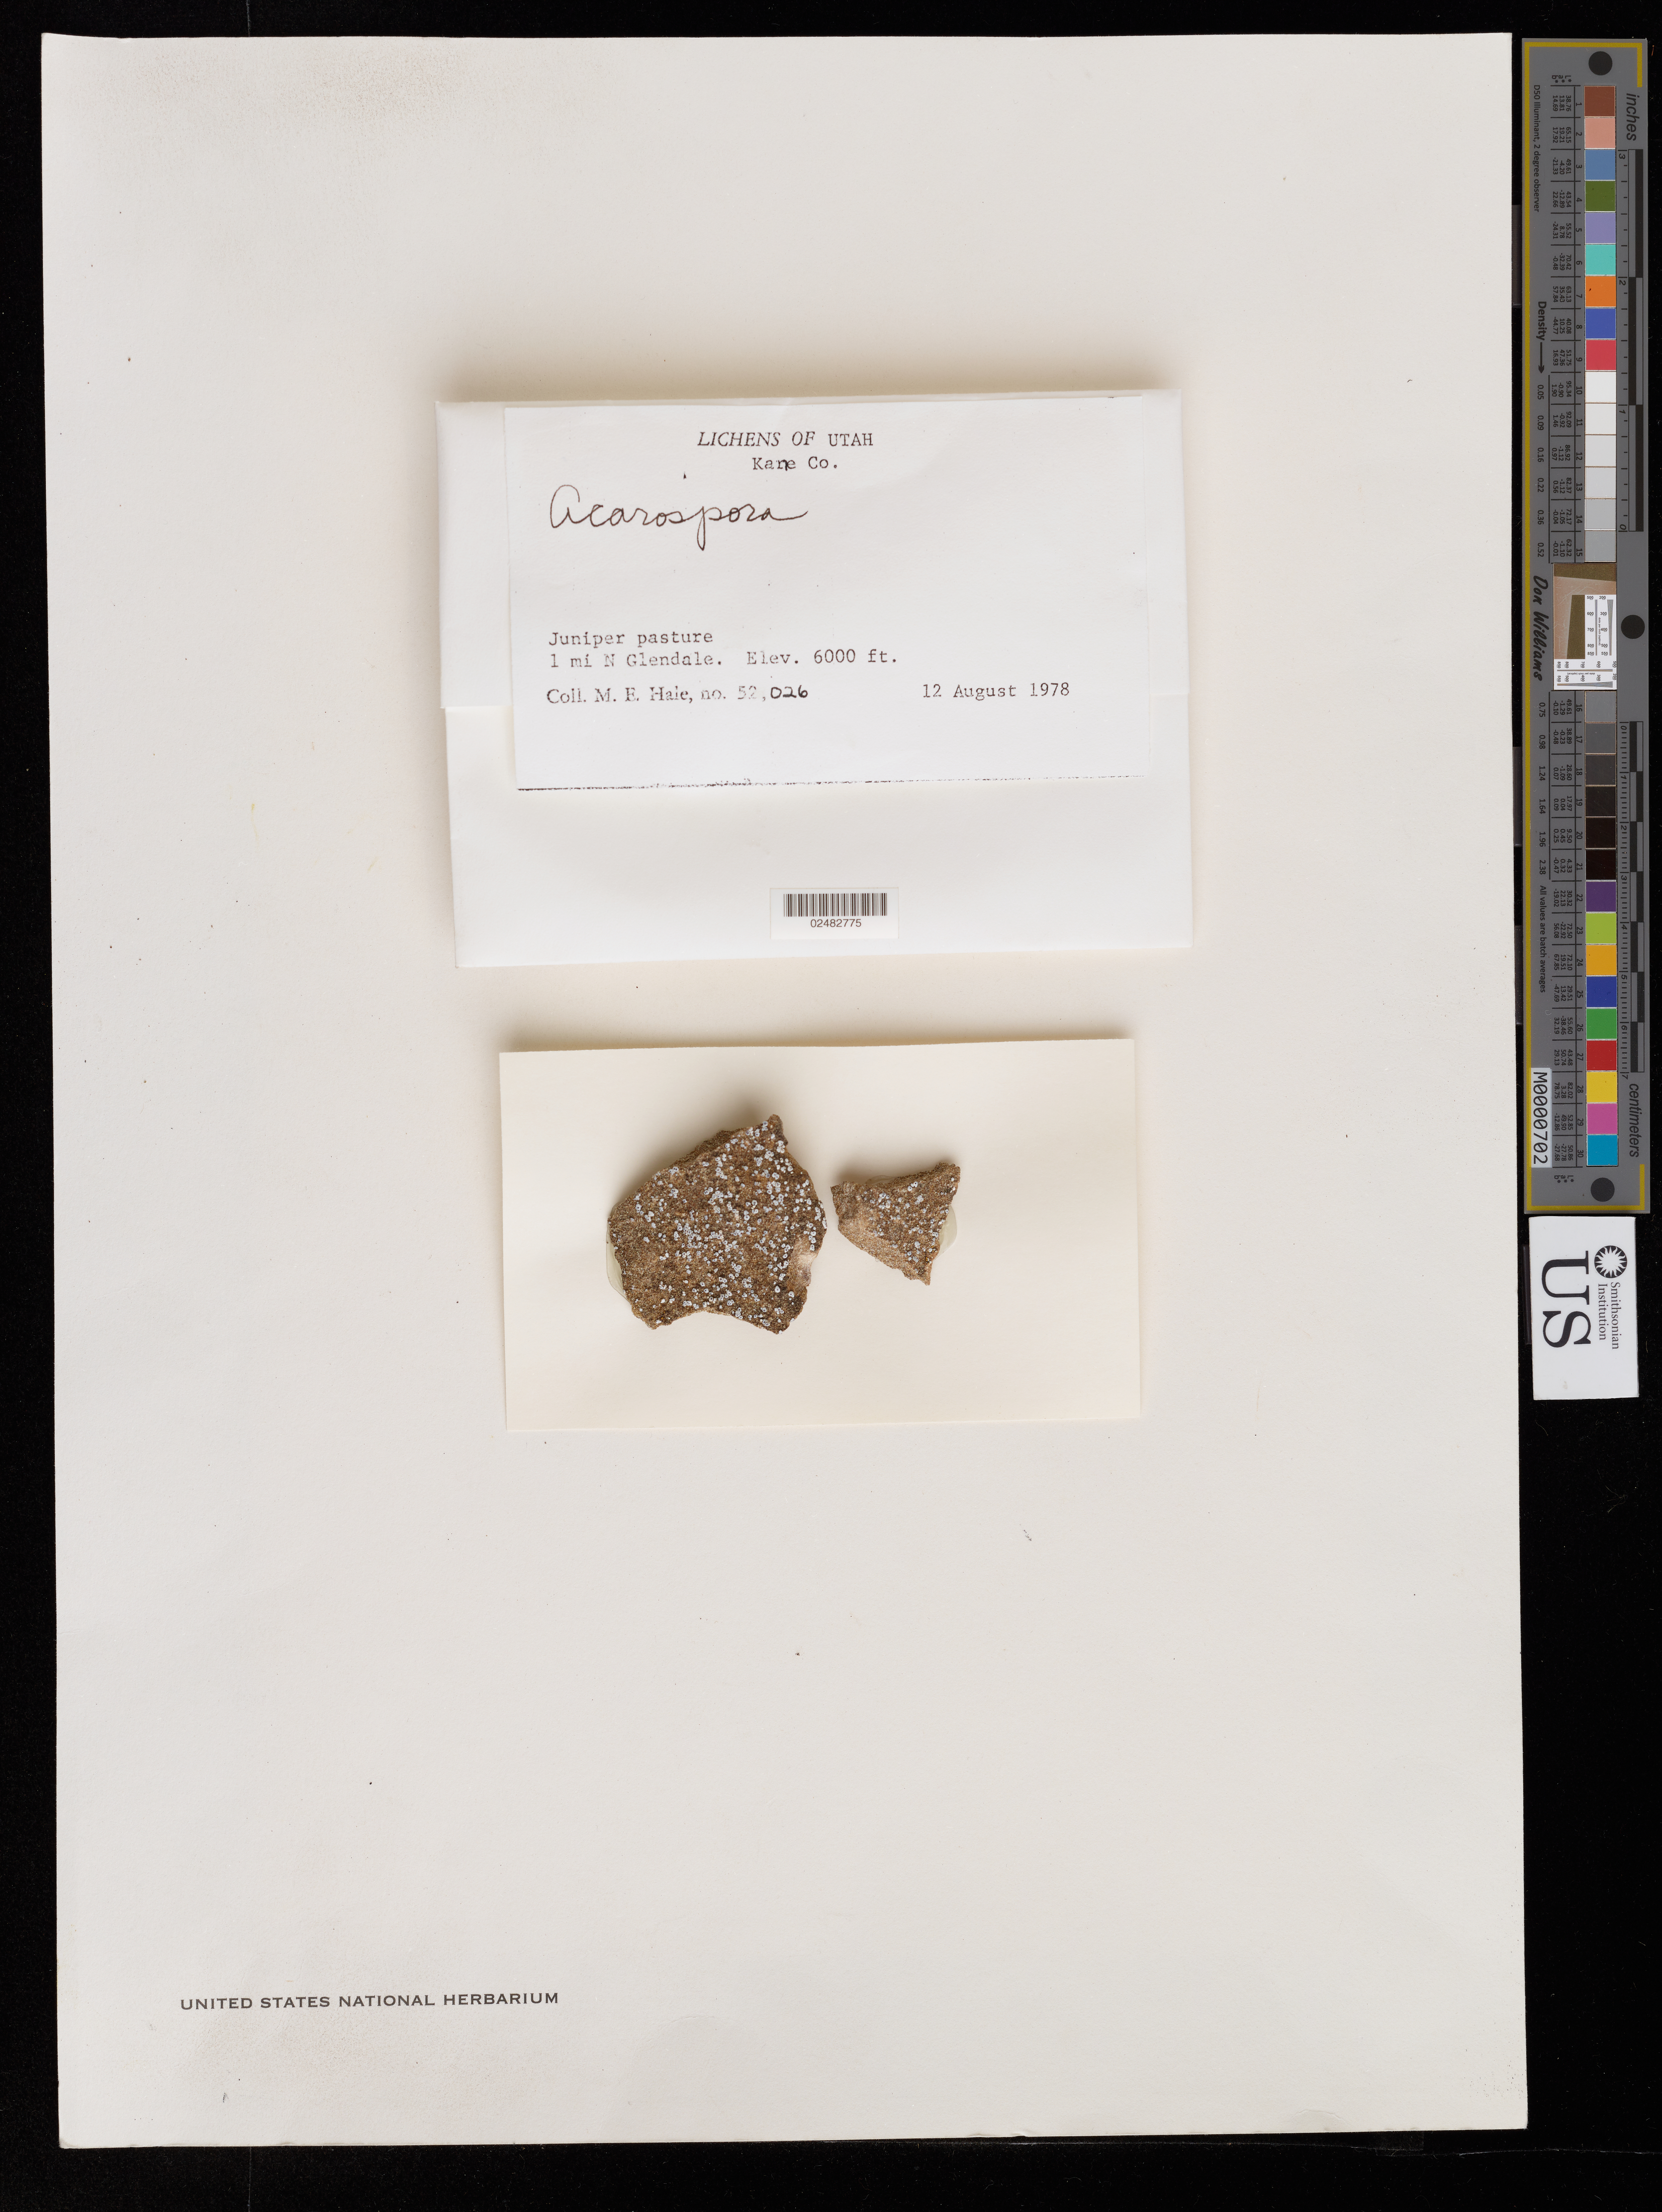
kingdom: Fungi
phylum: Ascomycota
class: Lecanoromycetes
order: Acarosporales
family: Acarosporaceae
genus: Acarospora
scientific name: Acarospora strigata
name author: (Nyl.) Jatta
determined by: Medeiros, Ian D., Peter Buck Postdoctoral Fellow (US), Smithsonian Institution - National Museum of Natural History (UNITED STATES)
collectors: M. Hale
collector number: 52026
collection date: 1978-08-12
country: United States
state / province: Utah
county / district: Kane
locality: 1 mi. N Glendale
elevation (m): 1829